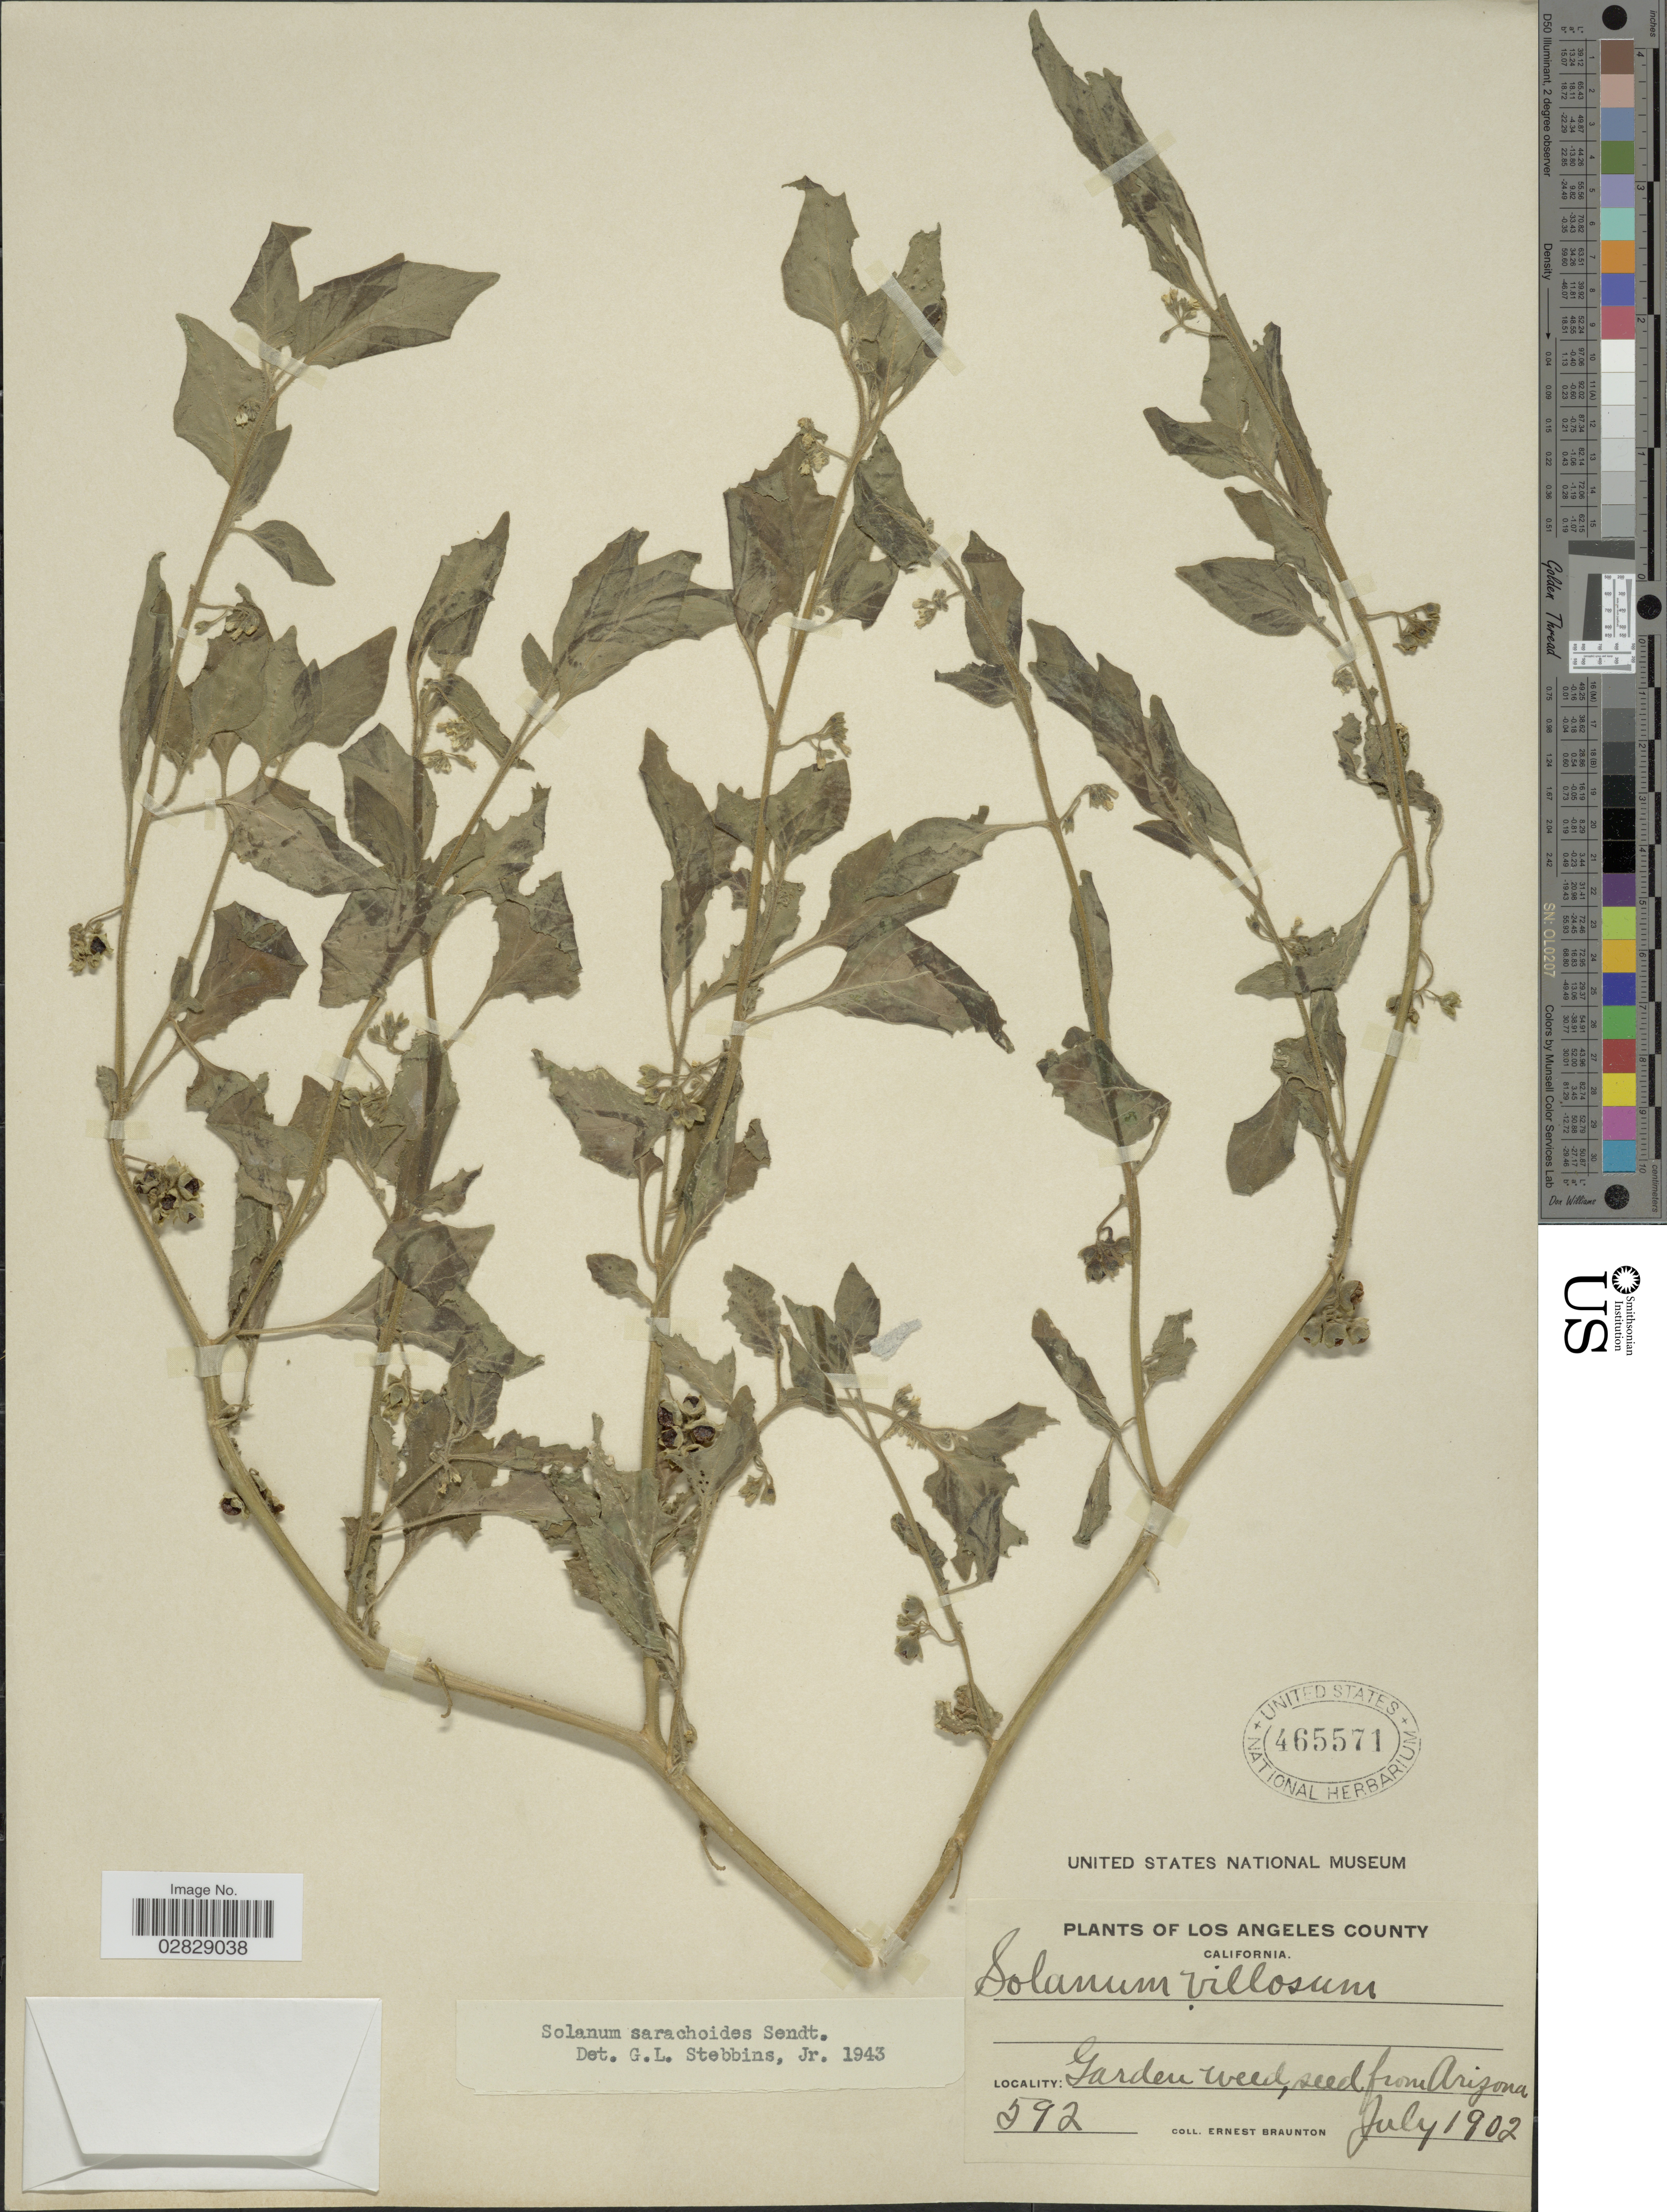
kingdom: Plantae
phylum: Tracheophyta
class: Magnoliopsida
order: Solanales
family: Solanaceae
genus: Solanum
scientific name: Solanum sarachoides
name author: Sendt.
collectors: E. Braunton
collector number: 592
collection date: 1902-07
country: United States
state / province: California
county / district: Los Angeles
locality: Los Angeles County.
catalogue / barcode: US 465571